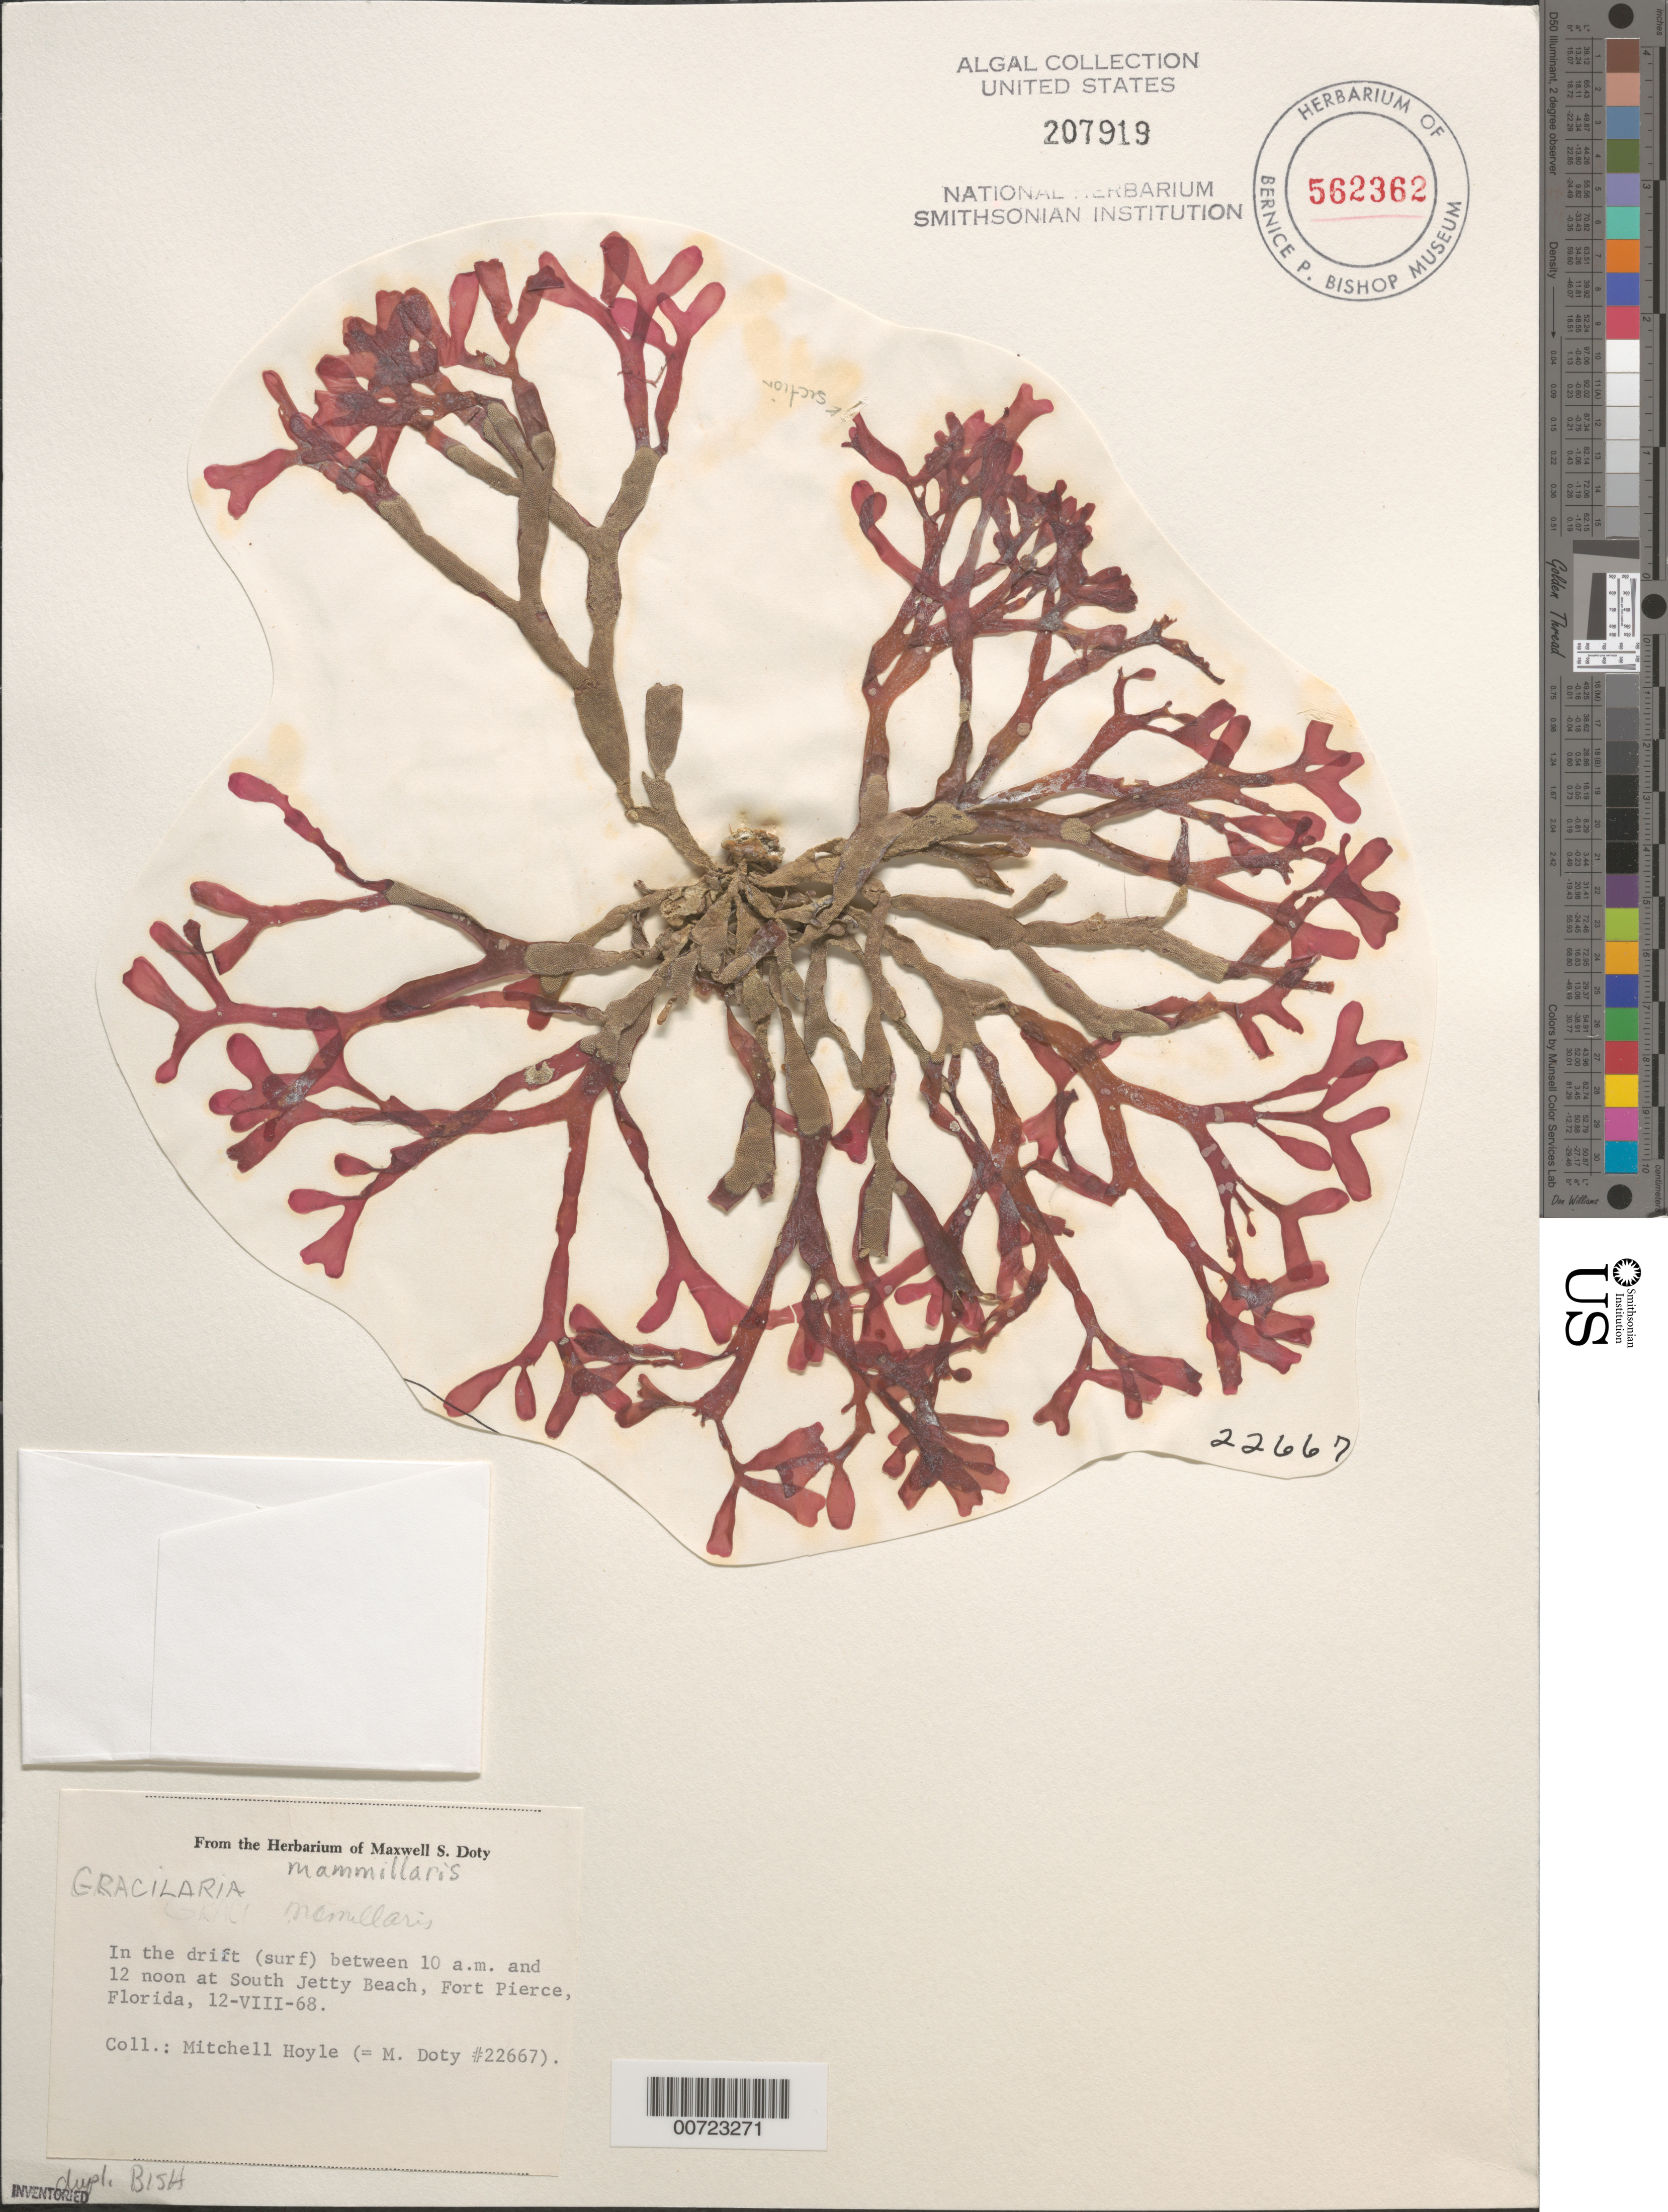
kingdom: Plantae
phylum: Rhodophyta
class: Florideophyceae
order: Gracilariales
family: Gracilariaceae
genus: Gracilaria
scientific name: Gracilaria mammillaris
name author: (Mont.) M. Howe in Britton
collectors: M. Hoyle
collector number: MSD 22667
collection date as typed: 12 Aug 1968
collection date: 1968-08-12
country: United States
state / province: Florida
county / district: Saint Lucie County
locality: South Jetty Beach, Fort Pierce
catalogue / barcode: US 207919